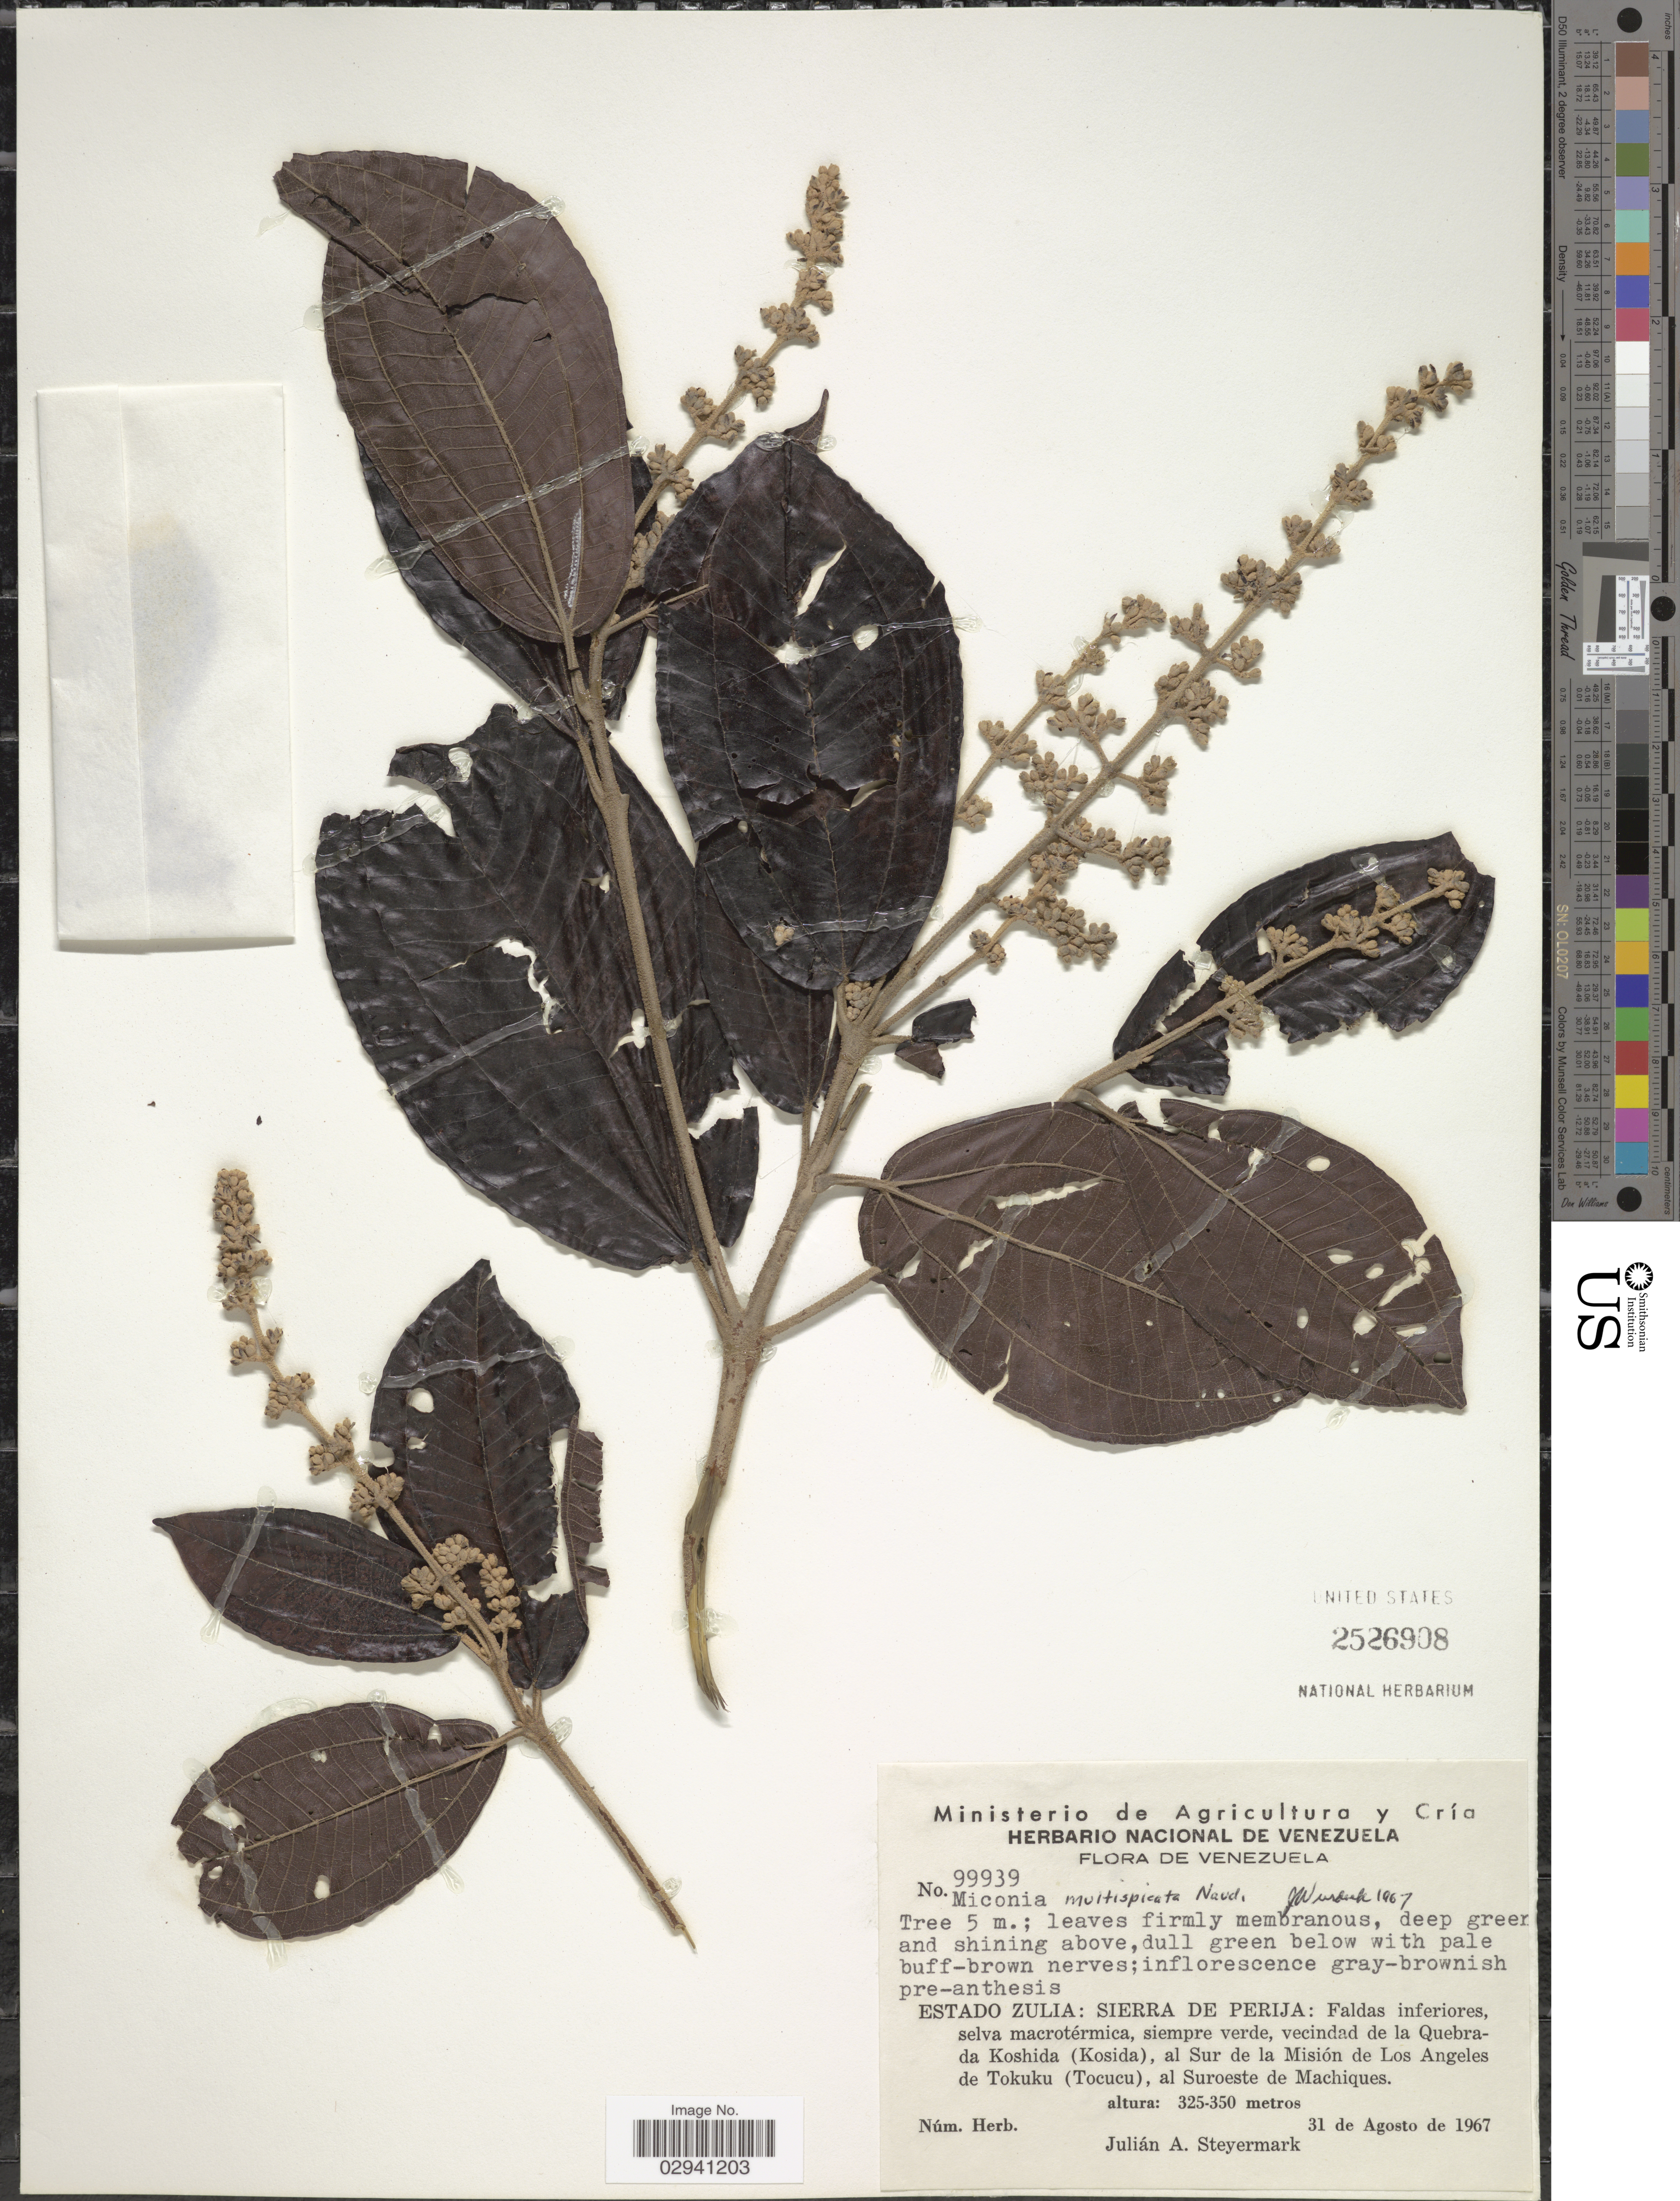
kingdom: Plantae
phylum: Tracheophyta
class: Magnoliopsida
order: Myrtales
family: Melastomataceae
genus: Miconia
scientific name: Miconia multispicata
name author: Naudin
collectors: J. Steyermark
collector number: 99939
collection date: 1967-08-31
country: Venezuela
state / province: Zulia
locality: Estado Zulia: Sierra de Perija: Faldas inferiores, selva macrotérmica, siempre verde, vecindad de la Quebrada Koshida (Kosida), al Sur de la Misión de Los Angeles de Tokuku (Tocucu), al Suroeste de Machiques.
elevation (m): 325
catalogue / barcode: US 2526908